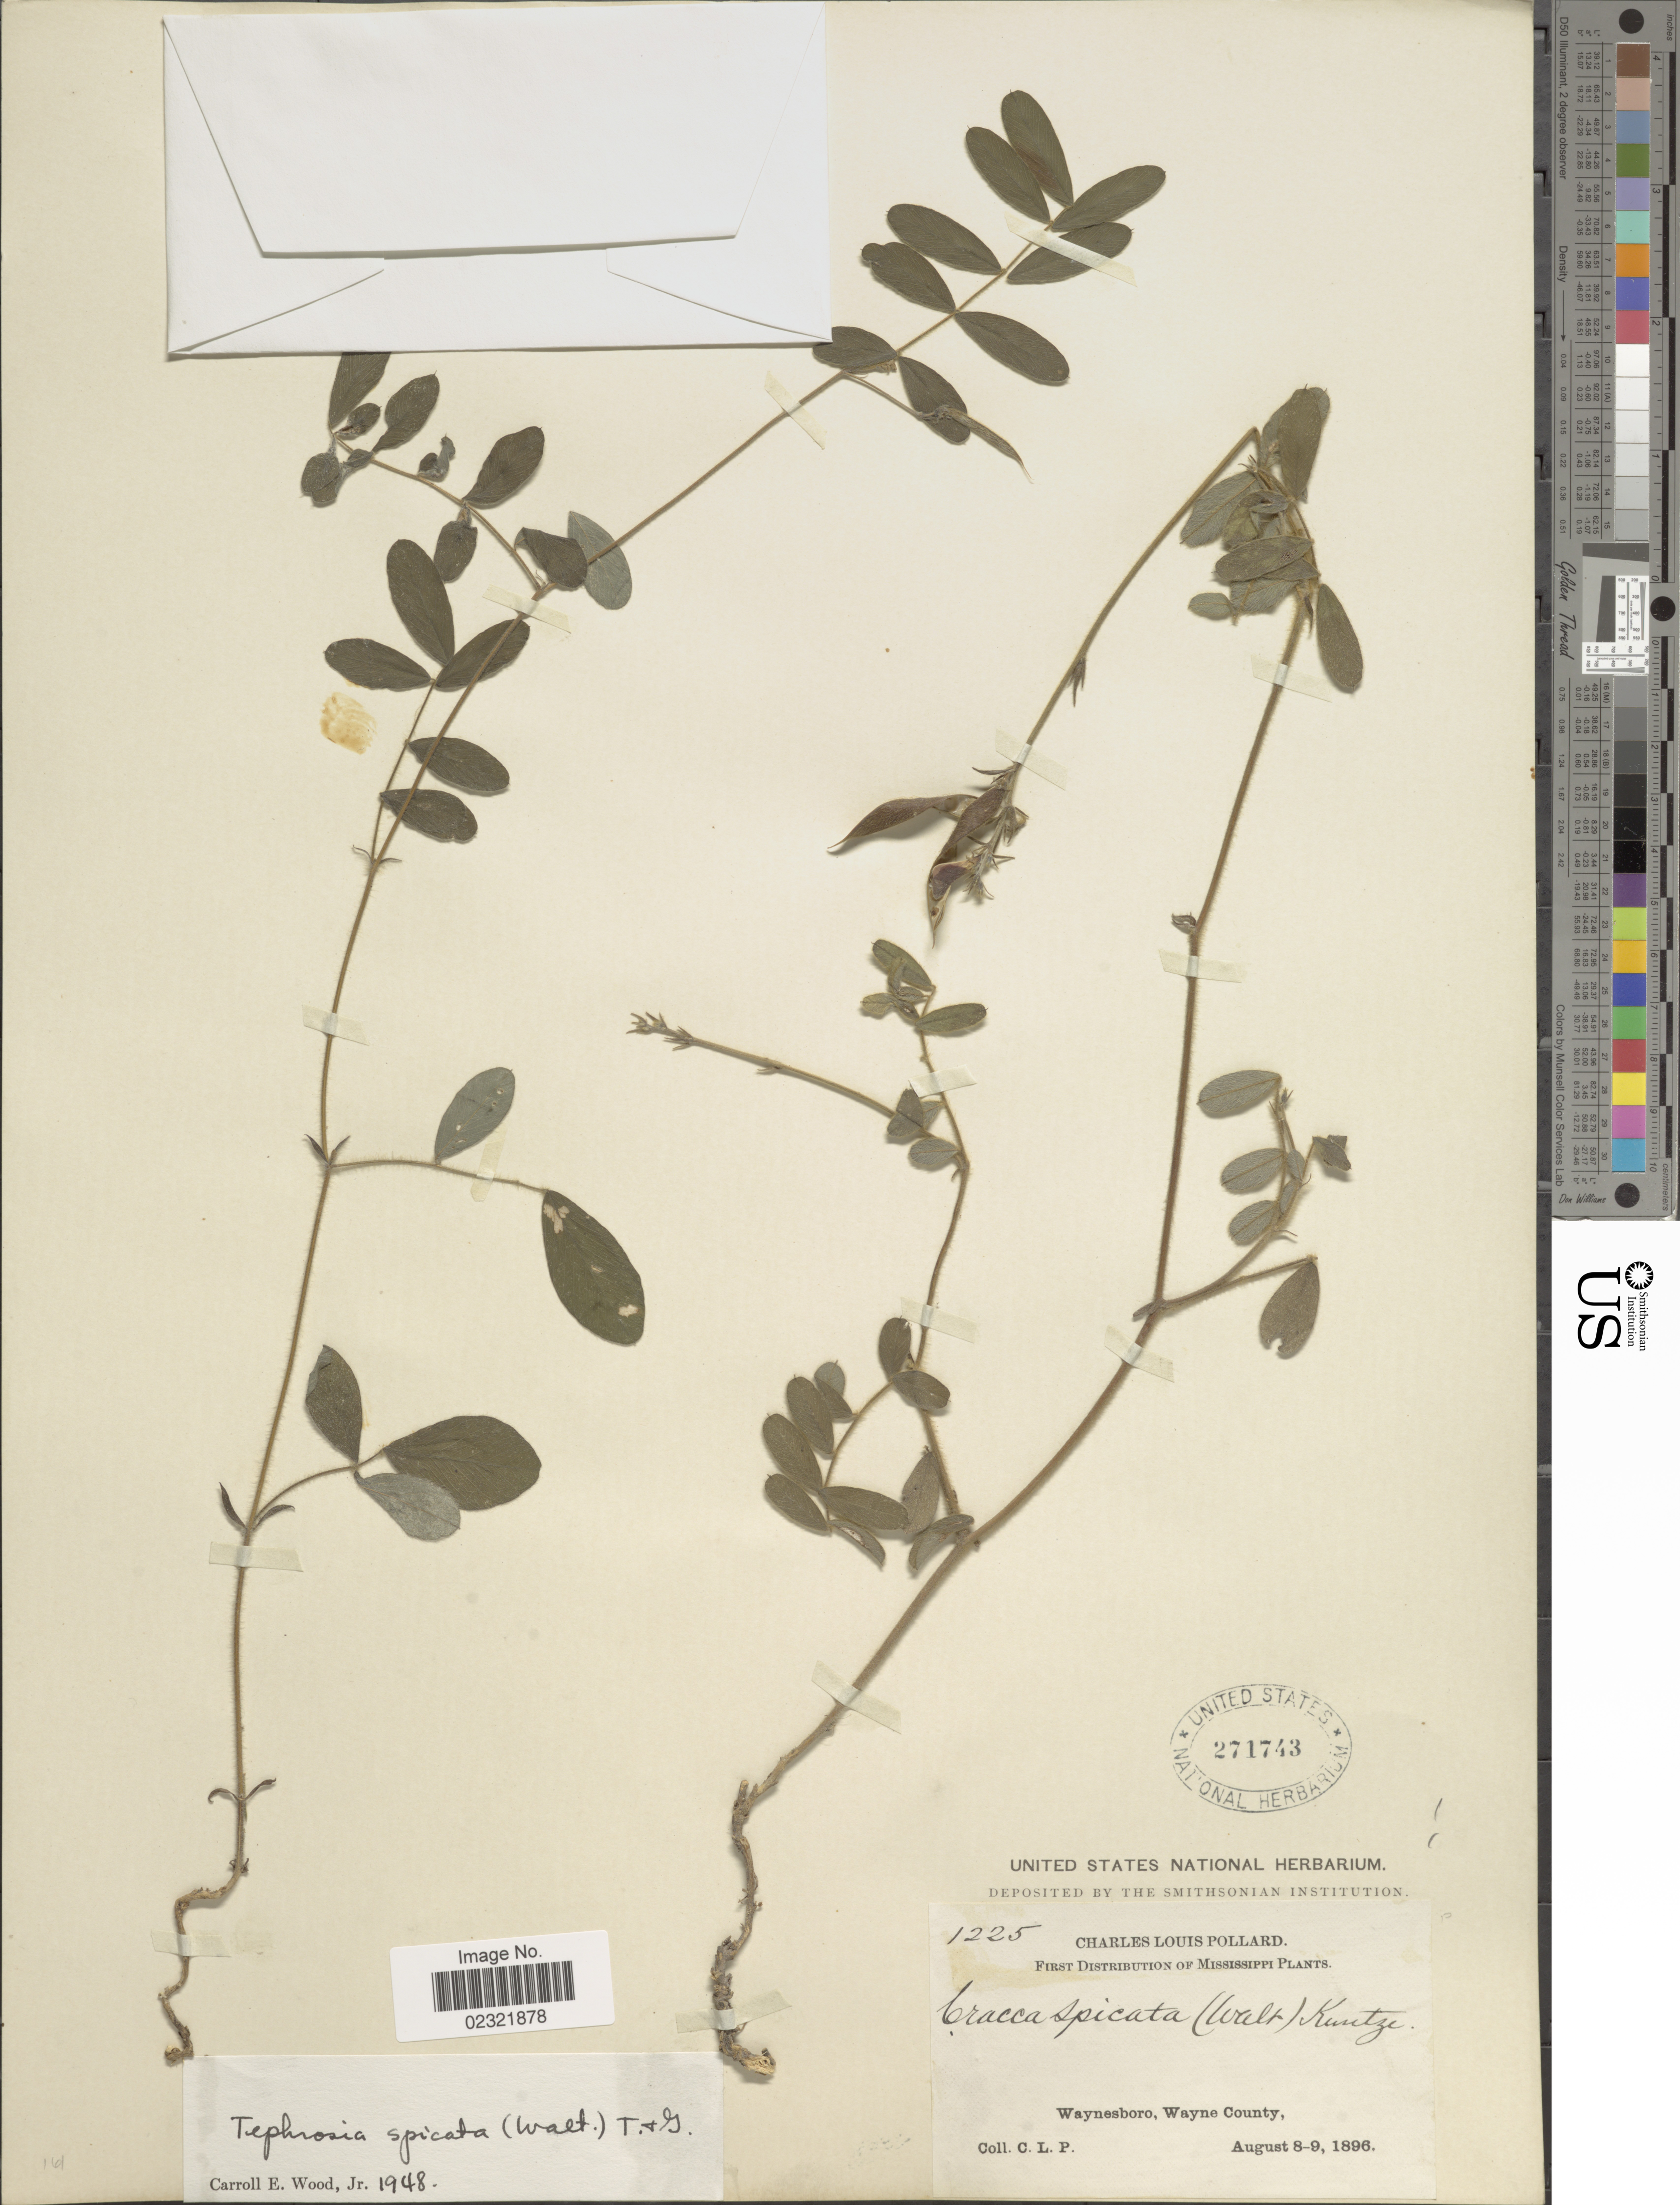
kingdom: Plantae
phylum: Tracheophyta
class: Magnoliopsida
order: Fabales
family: Fabaceae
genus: Tephrosia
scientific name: Tephrosia spicata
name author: (Walter) Torr. & A. Gray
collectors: C. L. Pollard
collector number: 1225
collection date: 1896-08-08/1896-08-09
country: United States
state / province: Mississippi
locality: Waynesboro, Wayne County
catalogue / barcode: US 271743